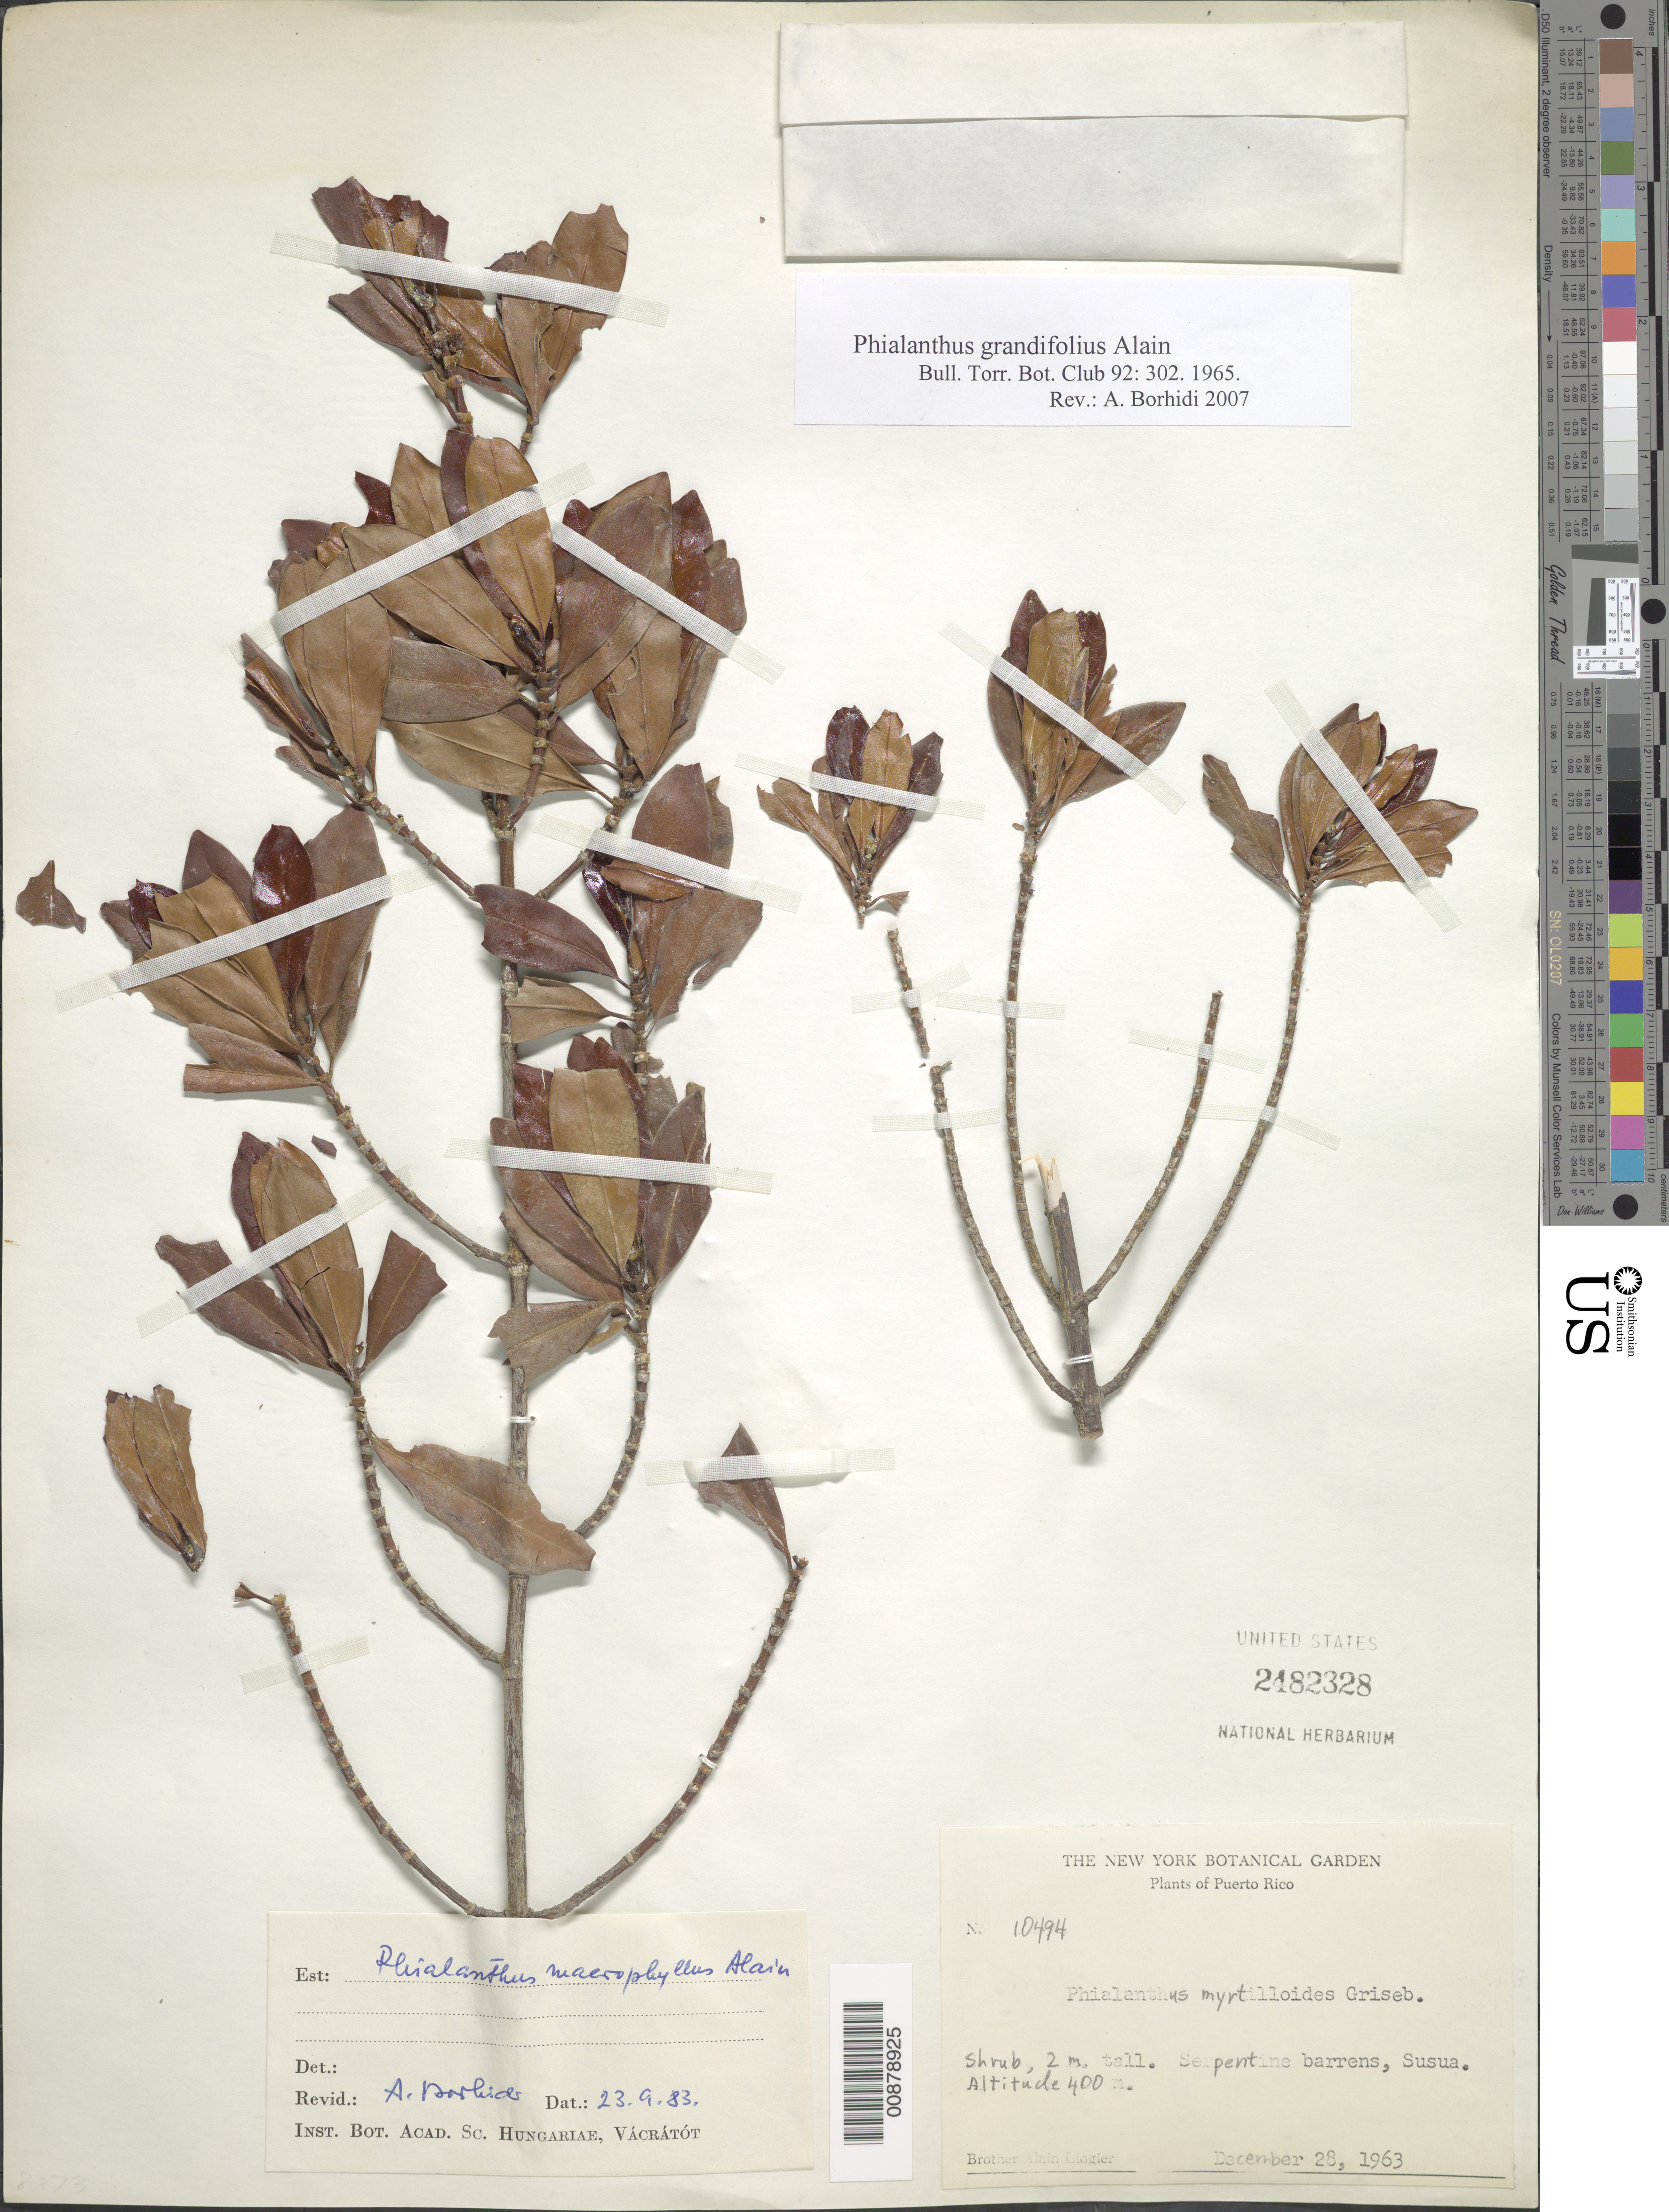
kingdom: Plantae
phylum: Tracheophyta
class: Magnoliopsida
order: Gentianales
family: Rubiaceae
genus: Phialanthus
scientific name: Phialanthus grandifolius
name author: Alain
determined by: Borhidi, Attila L.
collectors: A. H. Liogier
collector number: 10494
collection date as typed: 28 Dec 1963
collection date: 1963-12-28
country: Puerto Rico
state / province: Yauco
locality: Susua.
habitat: Serpentine barrens.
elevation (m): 400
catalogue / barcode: US 2482328